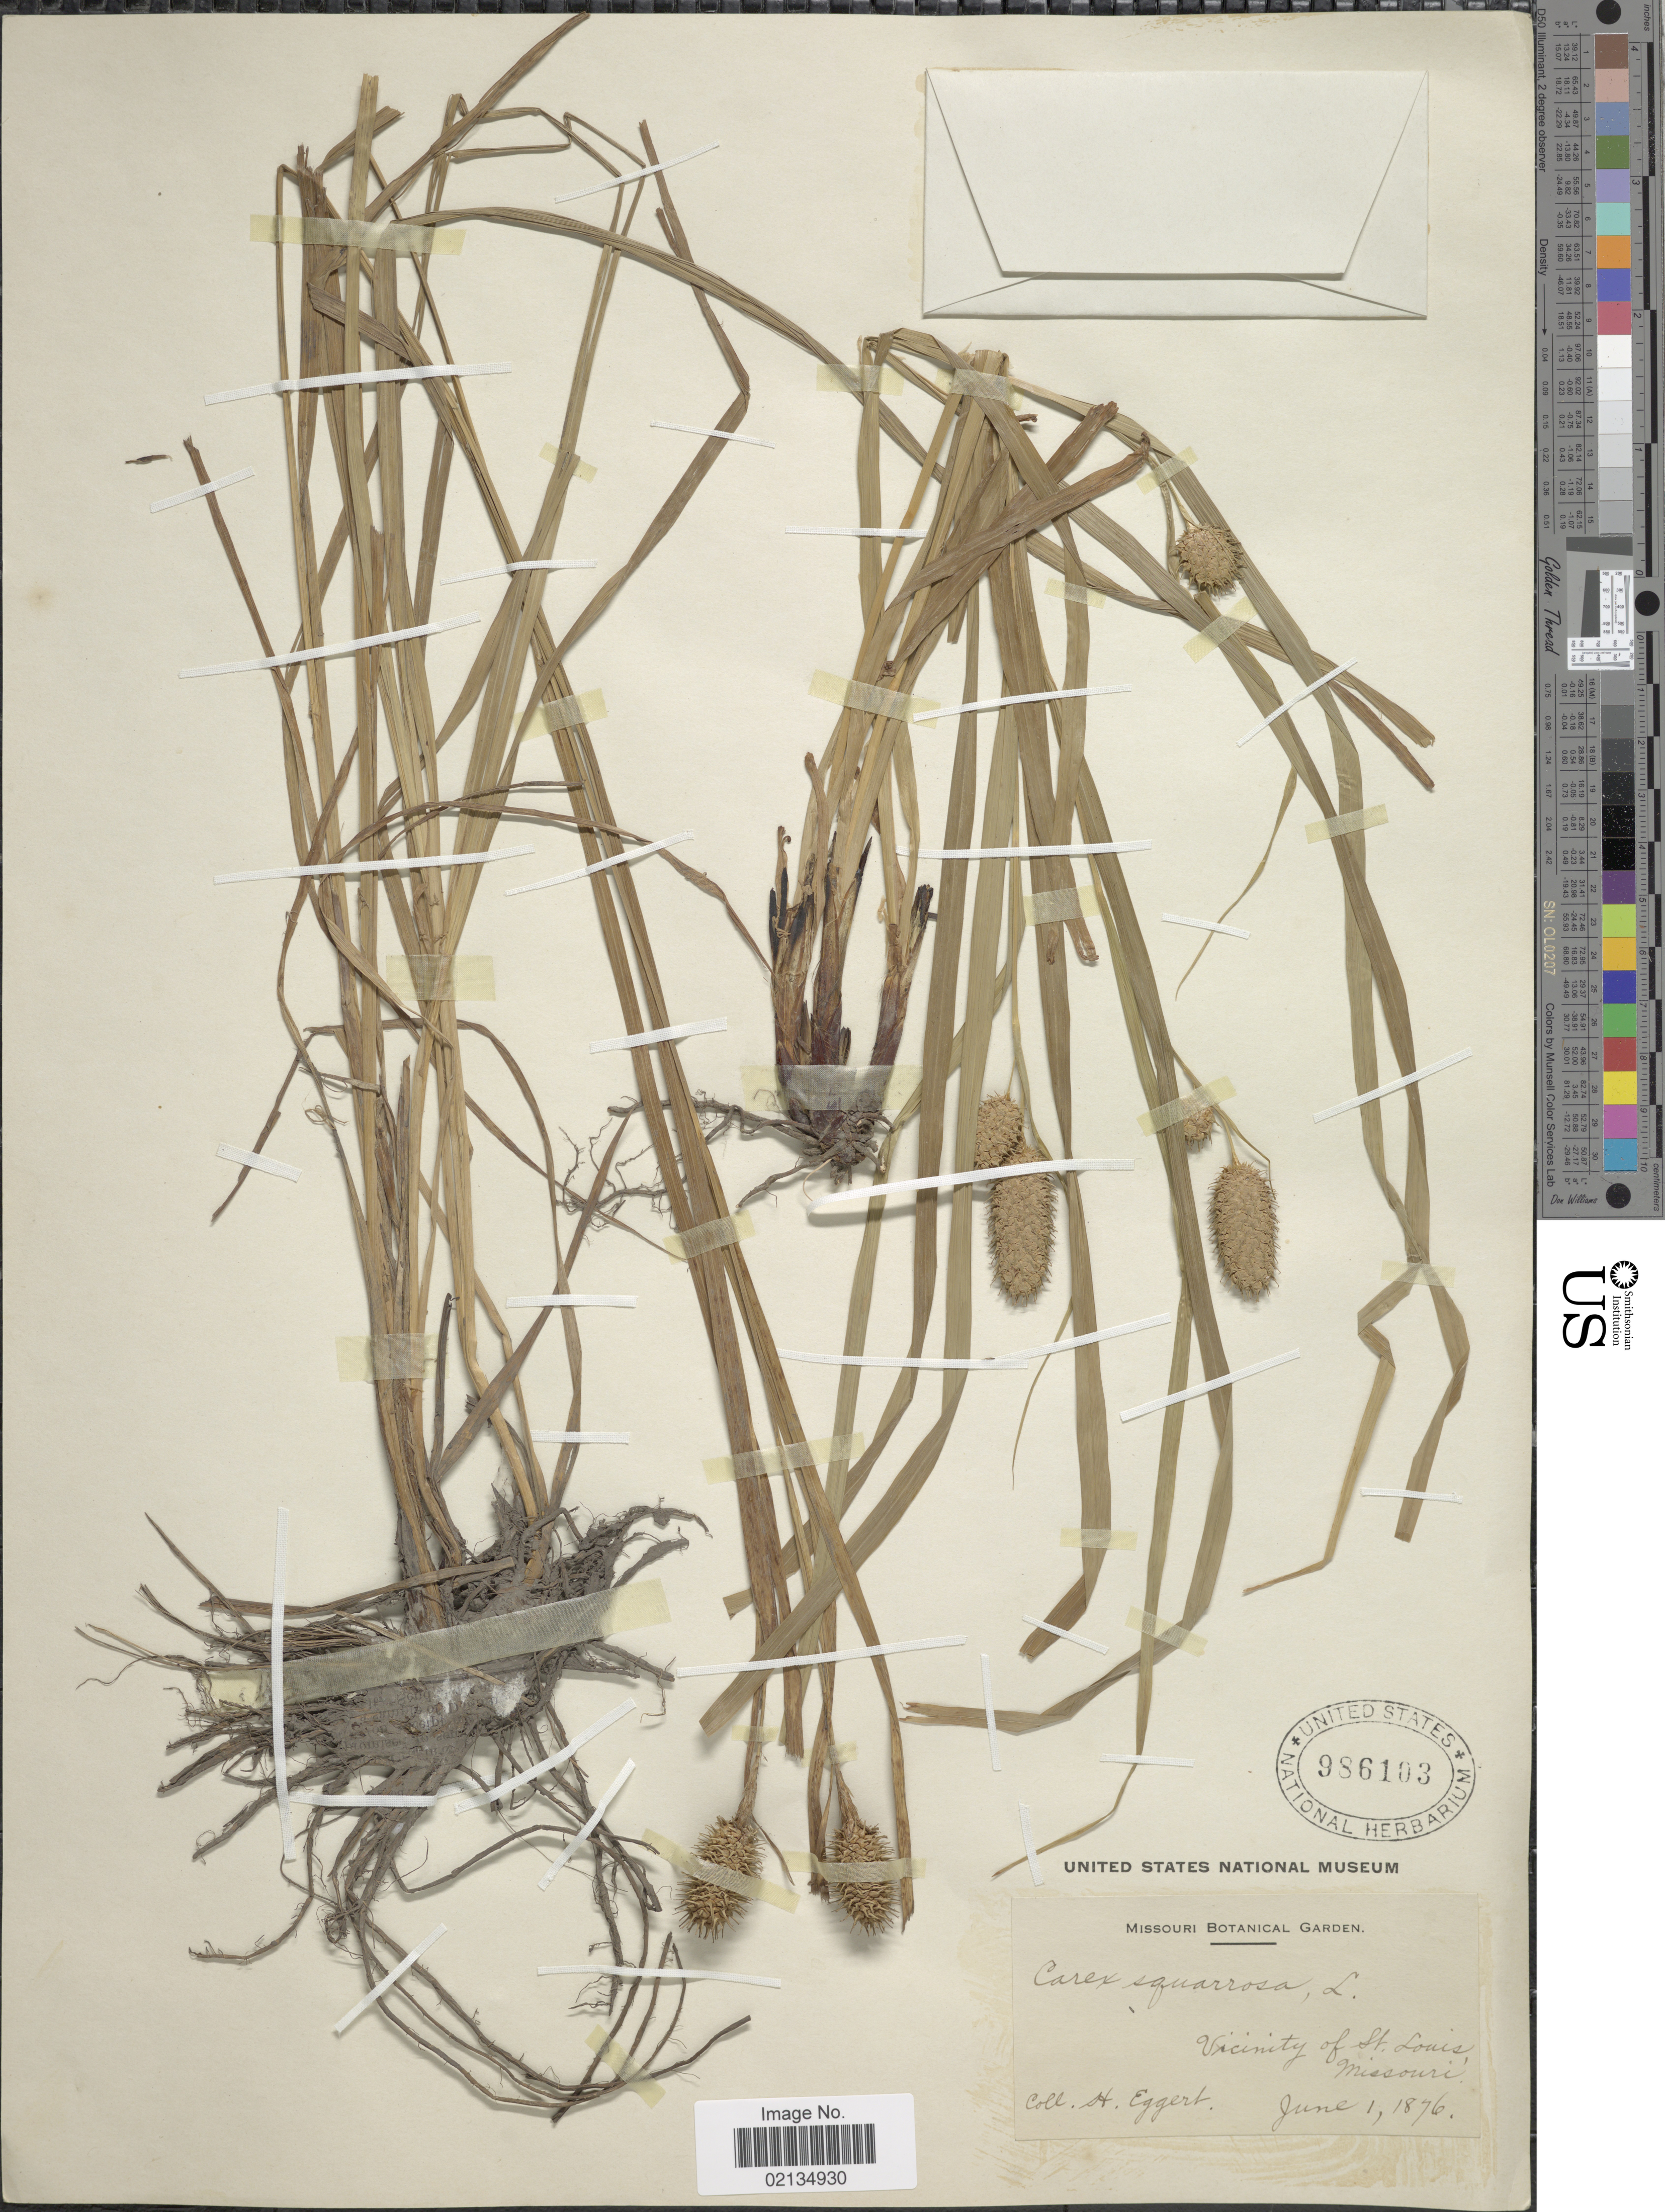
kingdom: Plantae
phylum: Tracheophyta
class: Liliopsida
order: Poales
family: Cyperaceae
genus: Carex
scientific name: Carex squarrosa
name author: L.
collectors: H. Eggert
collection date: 1876-06-01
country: United States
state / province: Missouri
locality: Vicinity of St. Louis, Missouri.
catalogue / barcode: US 986103